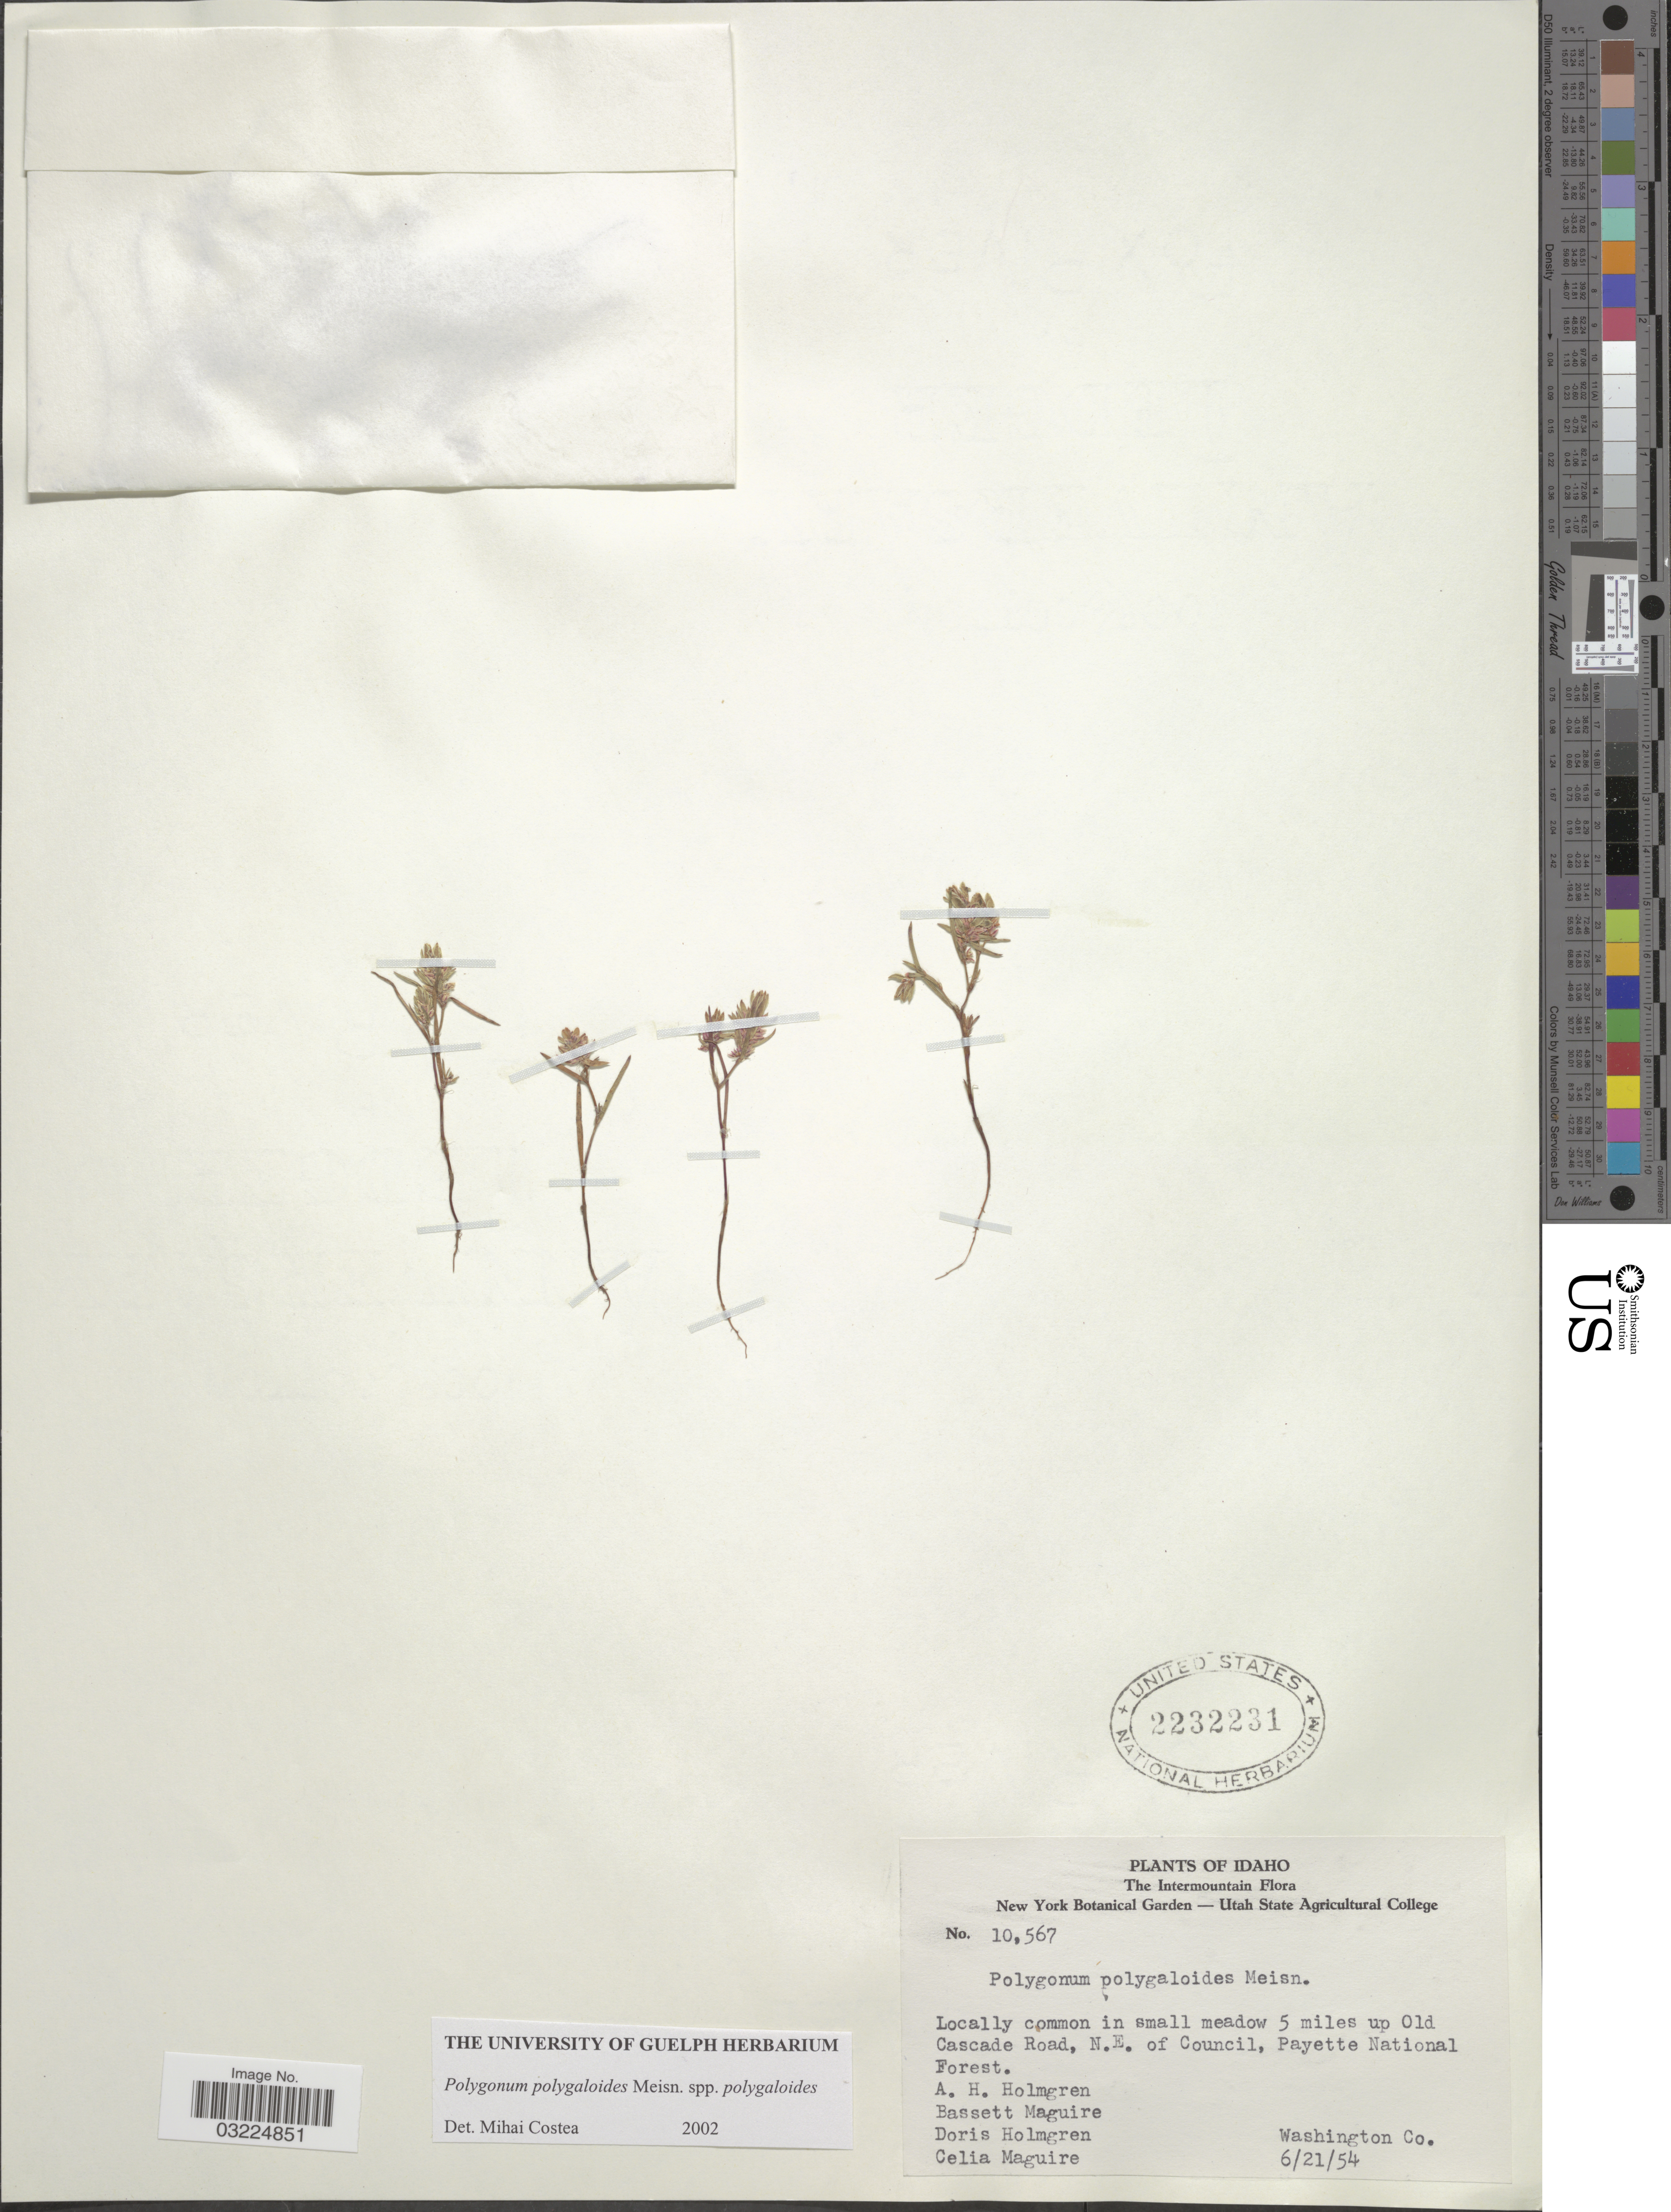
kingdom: Plantae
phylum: Tracheophyta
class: Magnoliopsida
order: Caryophyllales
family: Polygonaceae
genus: Polygonum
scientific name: Polygonum polygaloides subsp. polygaloides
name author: Meisn.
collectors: A. H. Holmgren, B. Maguire, D. E. Holmgren & C. K. Maguire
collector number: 10567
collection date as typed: Transcribed d/m/y: 21/6/54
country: United States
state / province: Idaho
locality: Intermountain. In small meadow 5 miles up Old Cascade Road, N.E. of Council, Payette National Forest. Washington Co.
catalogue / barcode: US 2232231